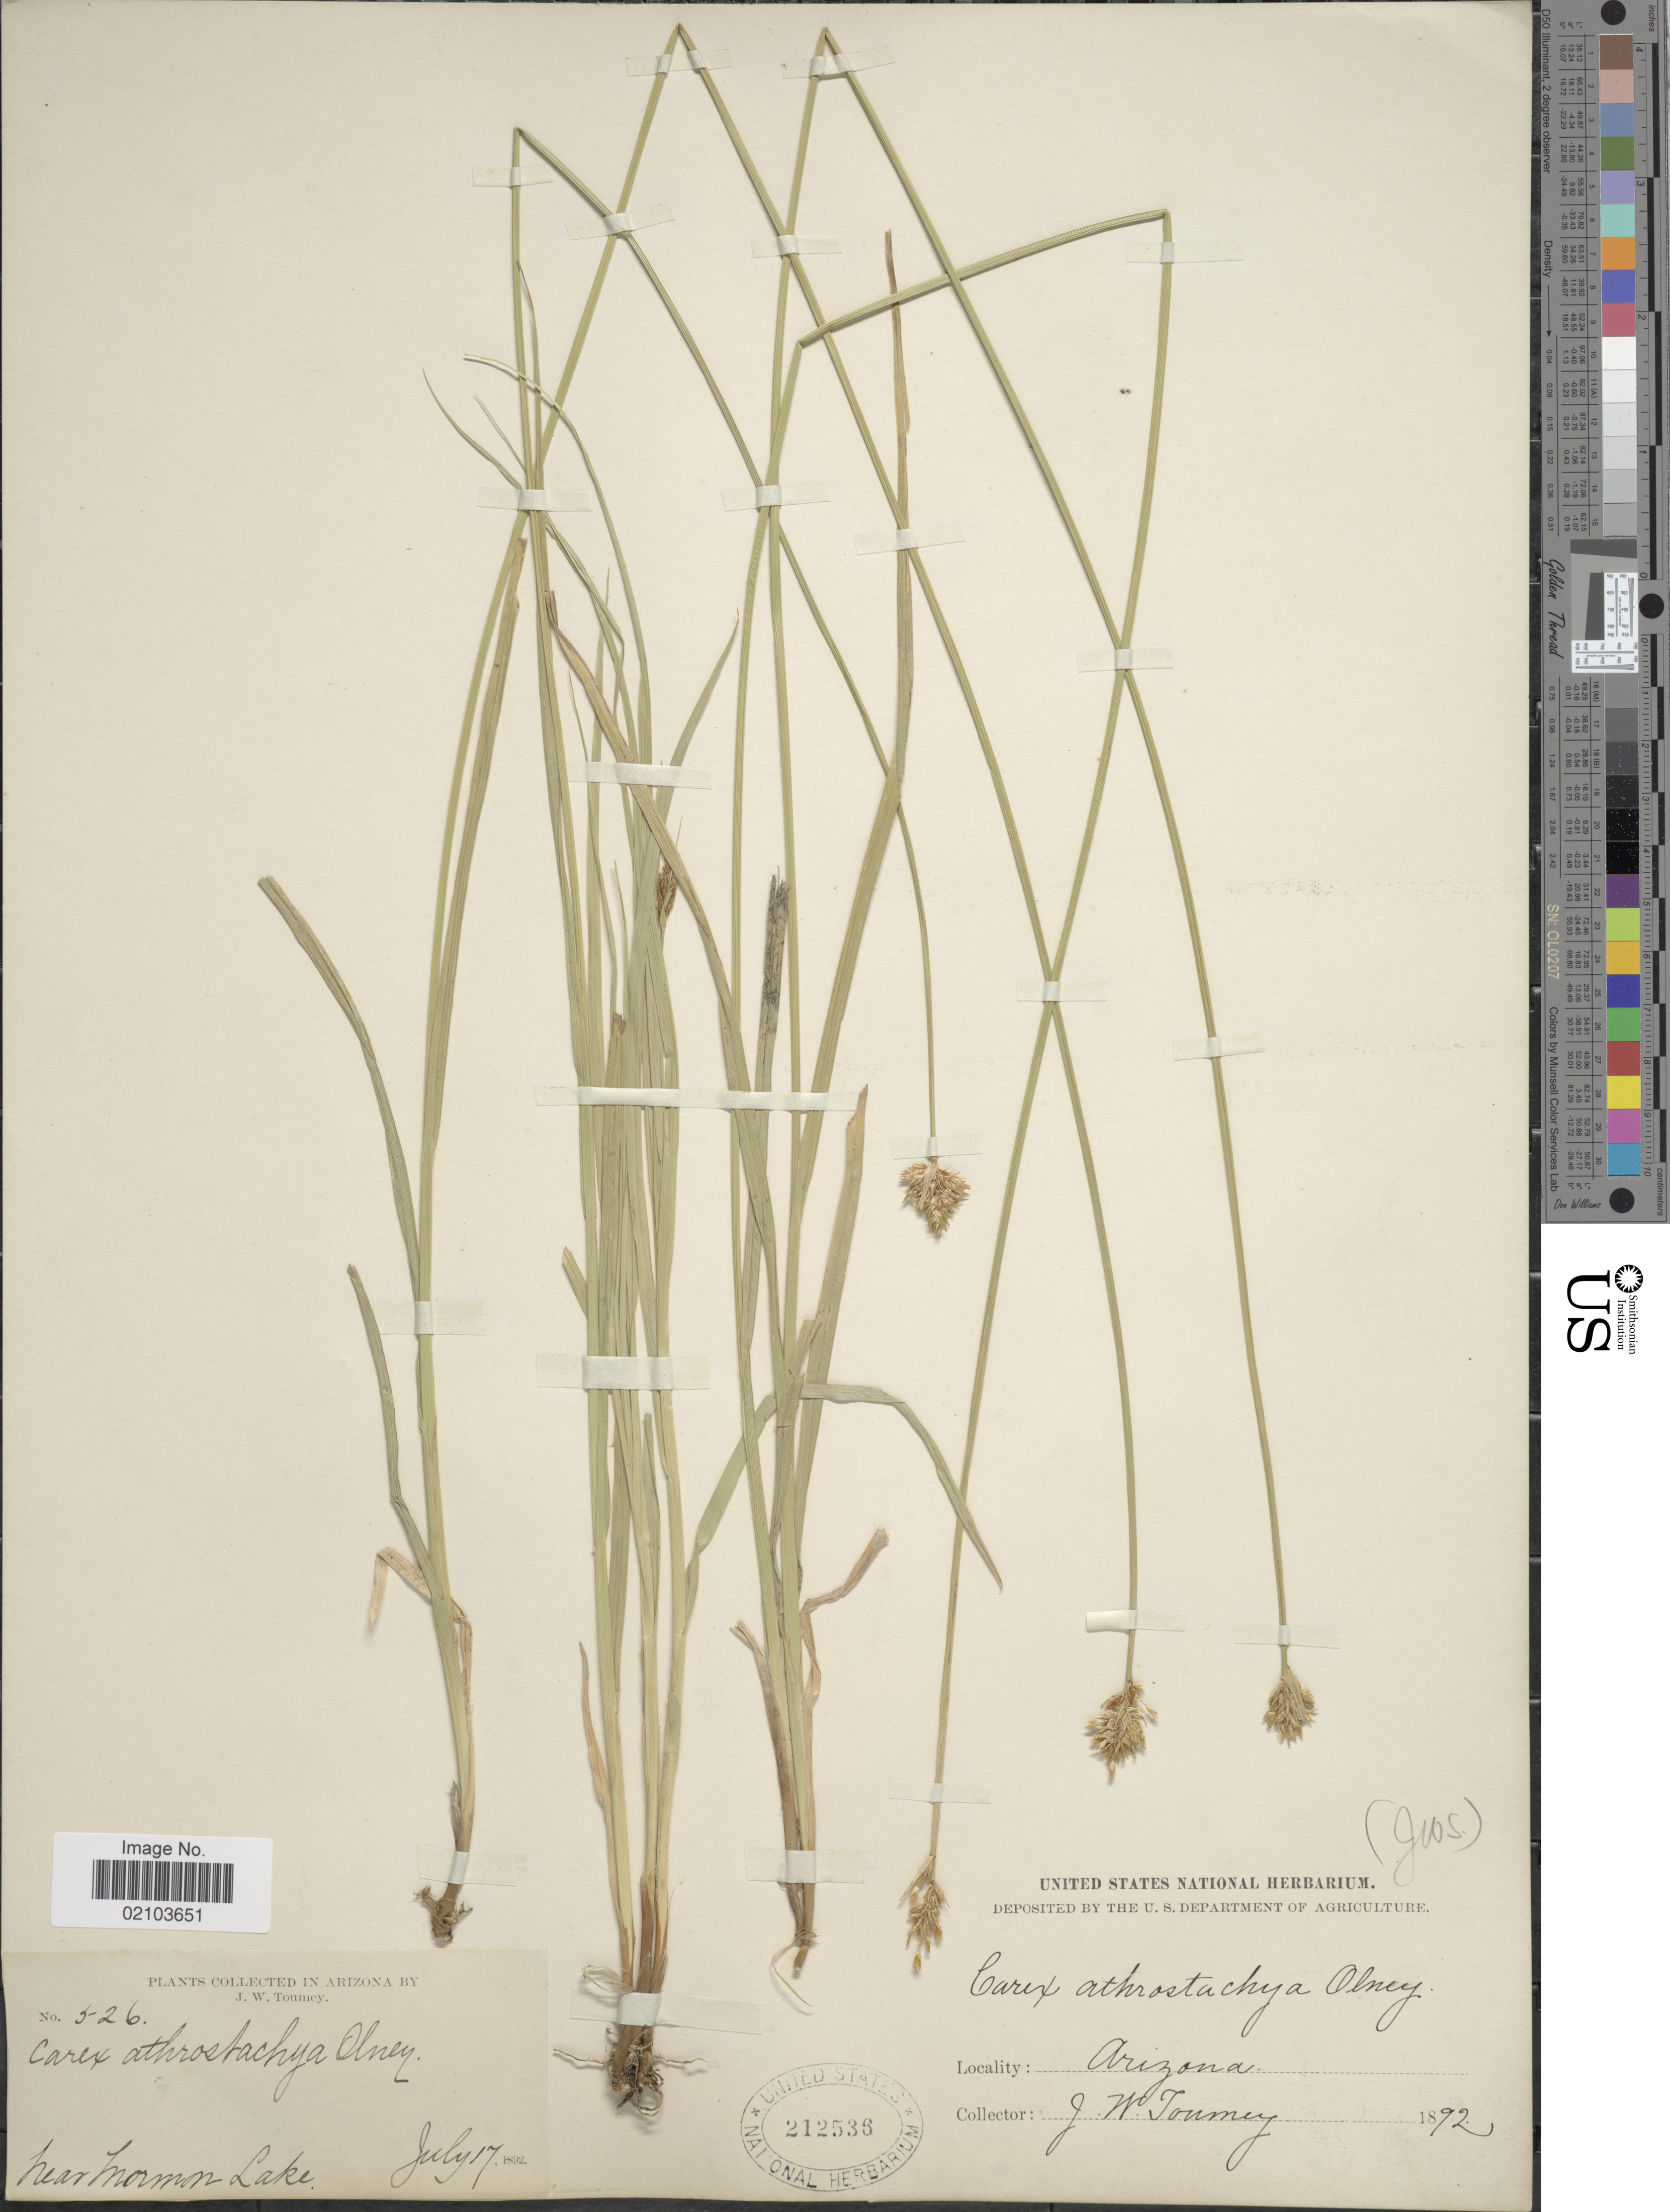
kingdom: Plantae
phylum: Tracheophyta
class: Liliopsida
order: Poales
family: Cyperaceae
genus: Carex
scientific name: Carex athrostachya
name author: Olney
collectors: J. W. Toumey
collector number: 526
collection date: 1892-07-17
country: United States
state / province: Arizona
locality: Near Mormon Lake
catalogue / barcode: US 212536